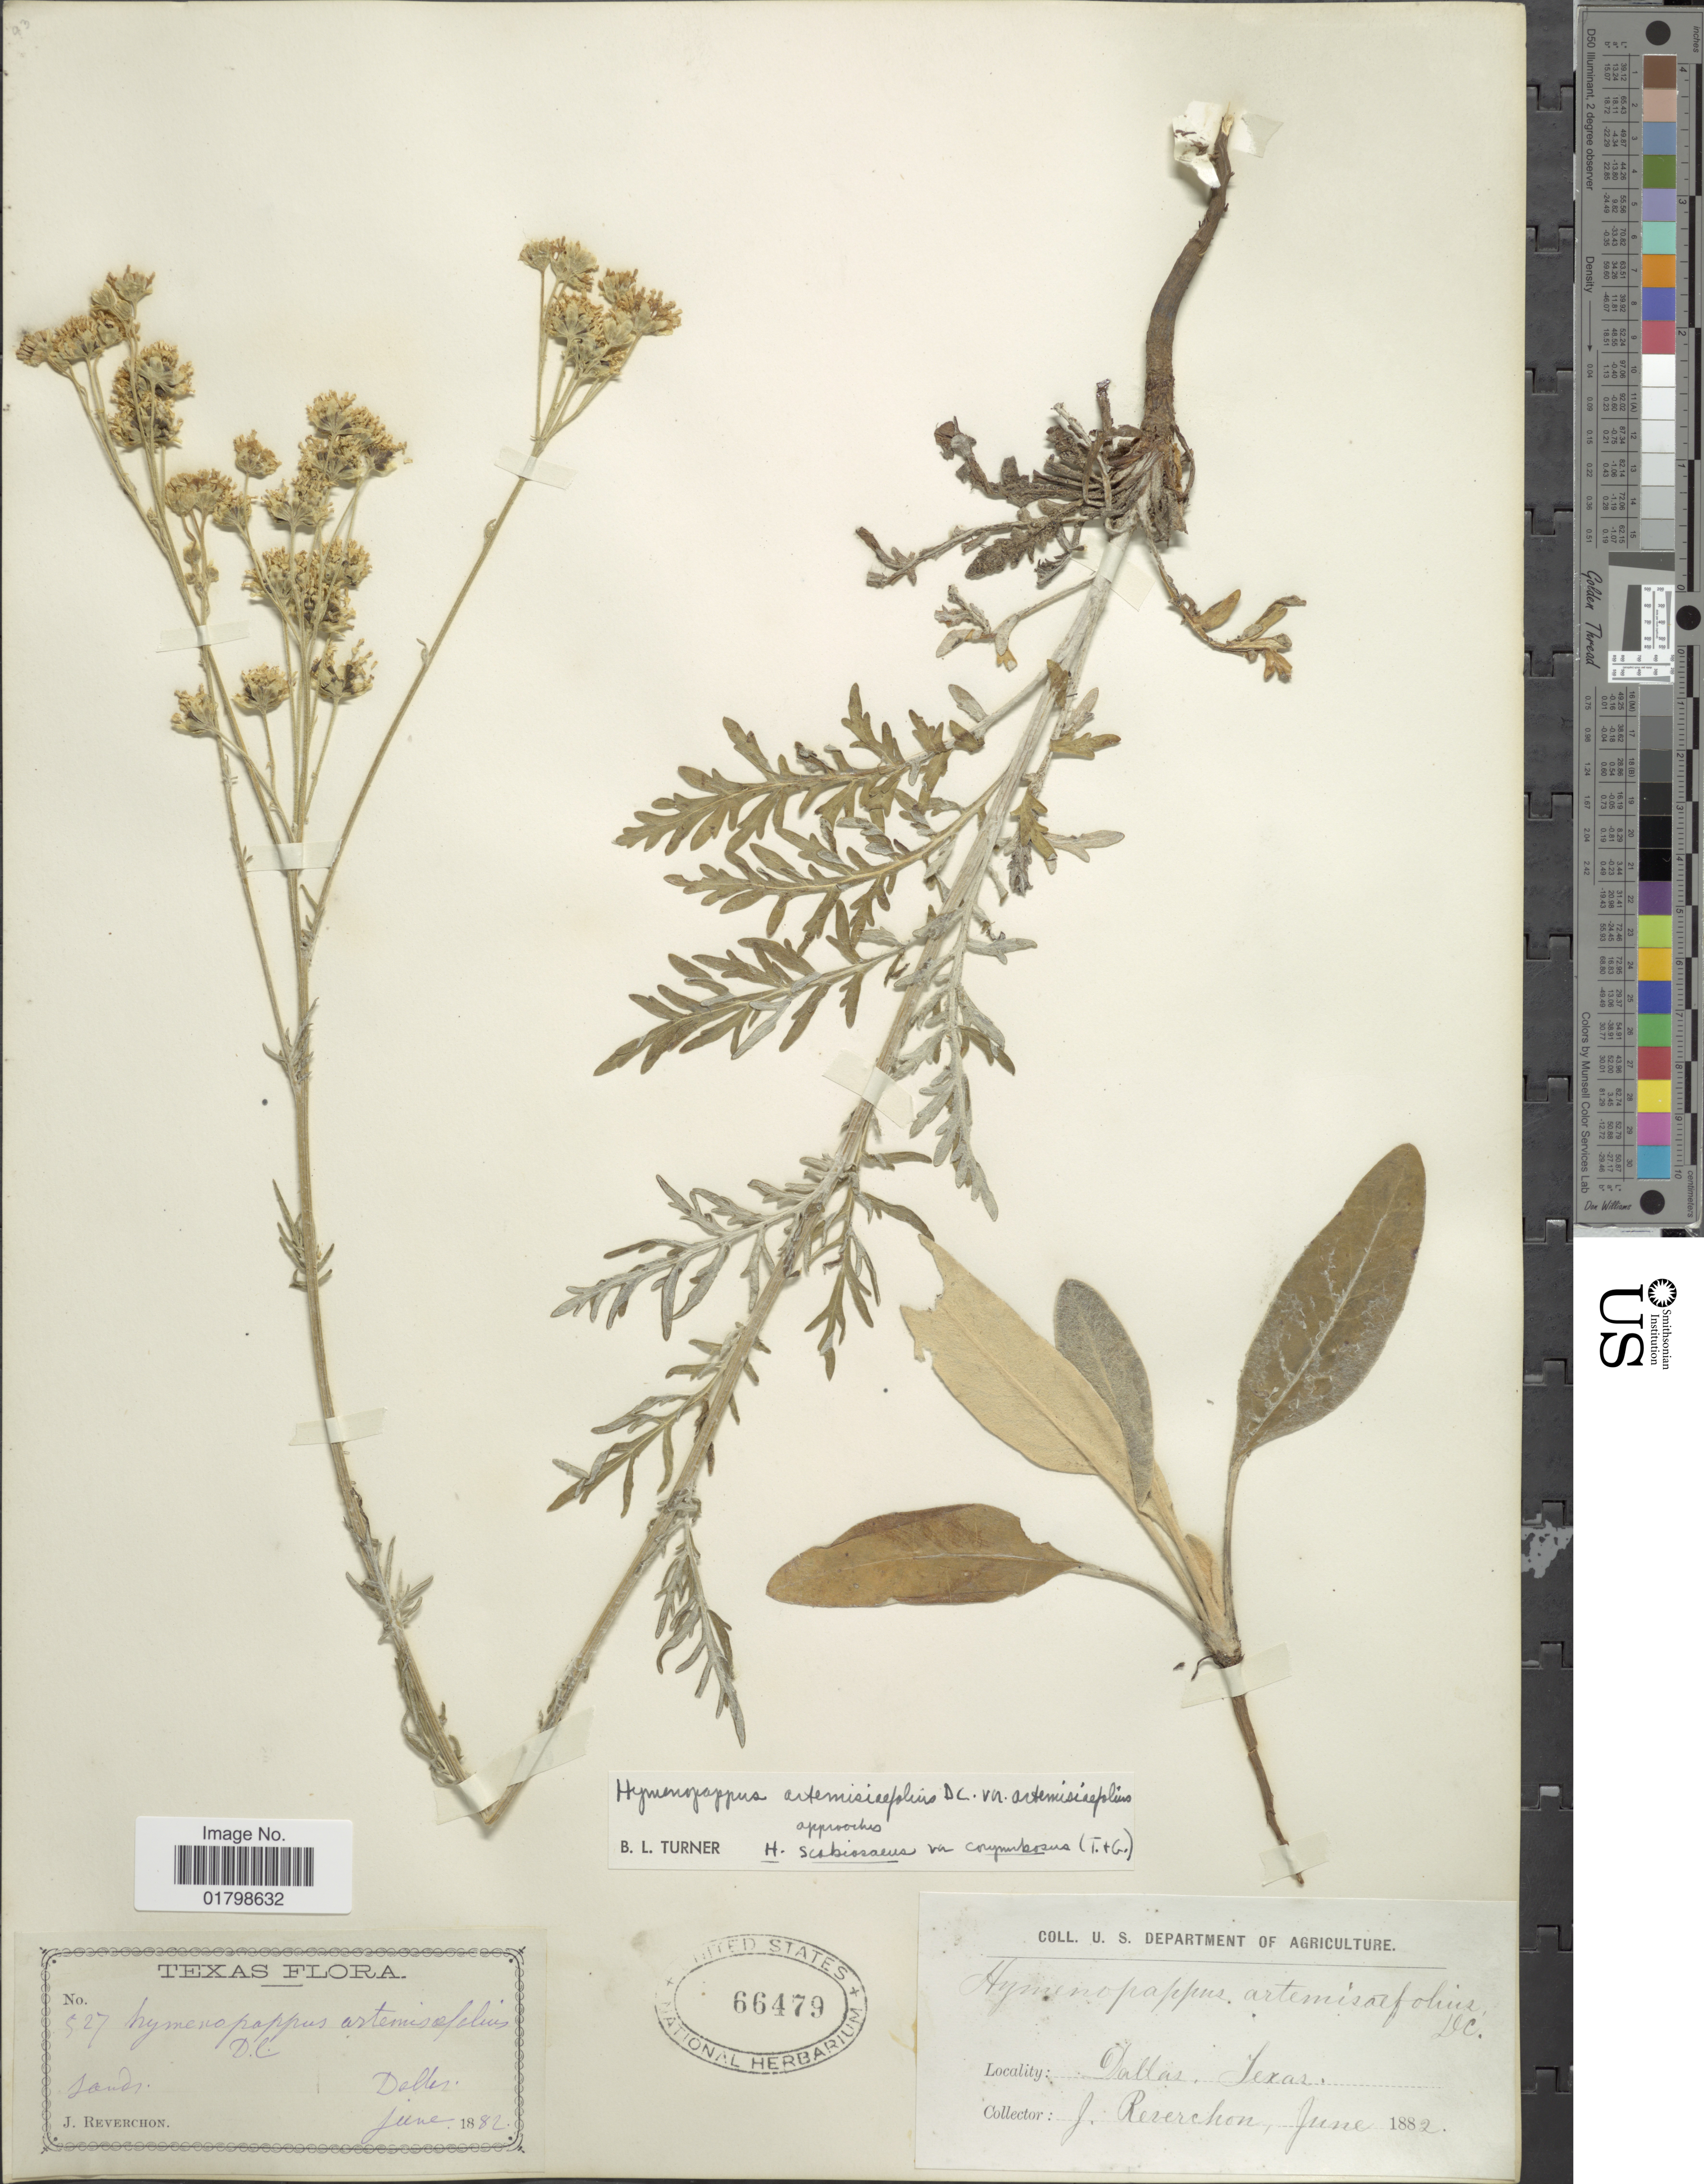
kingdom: Plantae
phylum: Tracheophyta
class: Magnoliopsida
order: Asterales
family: Asteraceae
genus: Hymenopappus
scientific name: Hymenopappus artemisiifolius var. artemisiifolius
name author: DC.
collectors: J. Reverchon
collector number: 527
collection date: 1882-06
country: United States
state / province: Texas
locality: Dallas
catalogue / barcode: US 66479